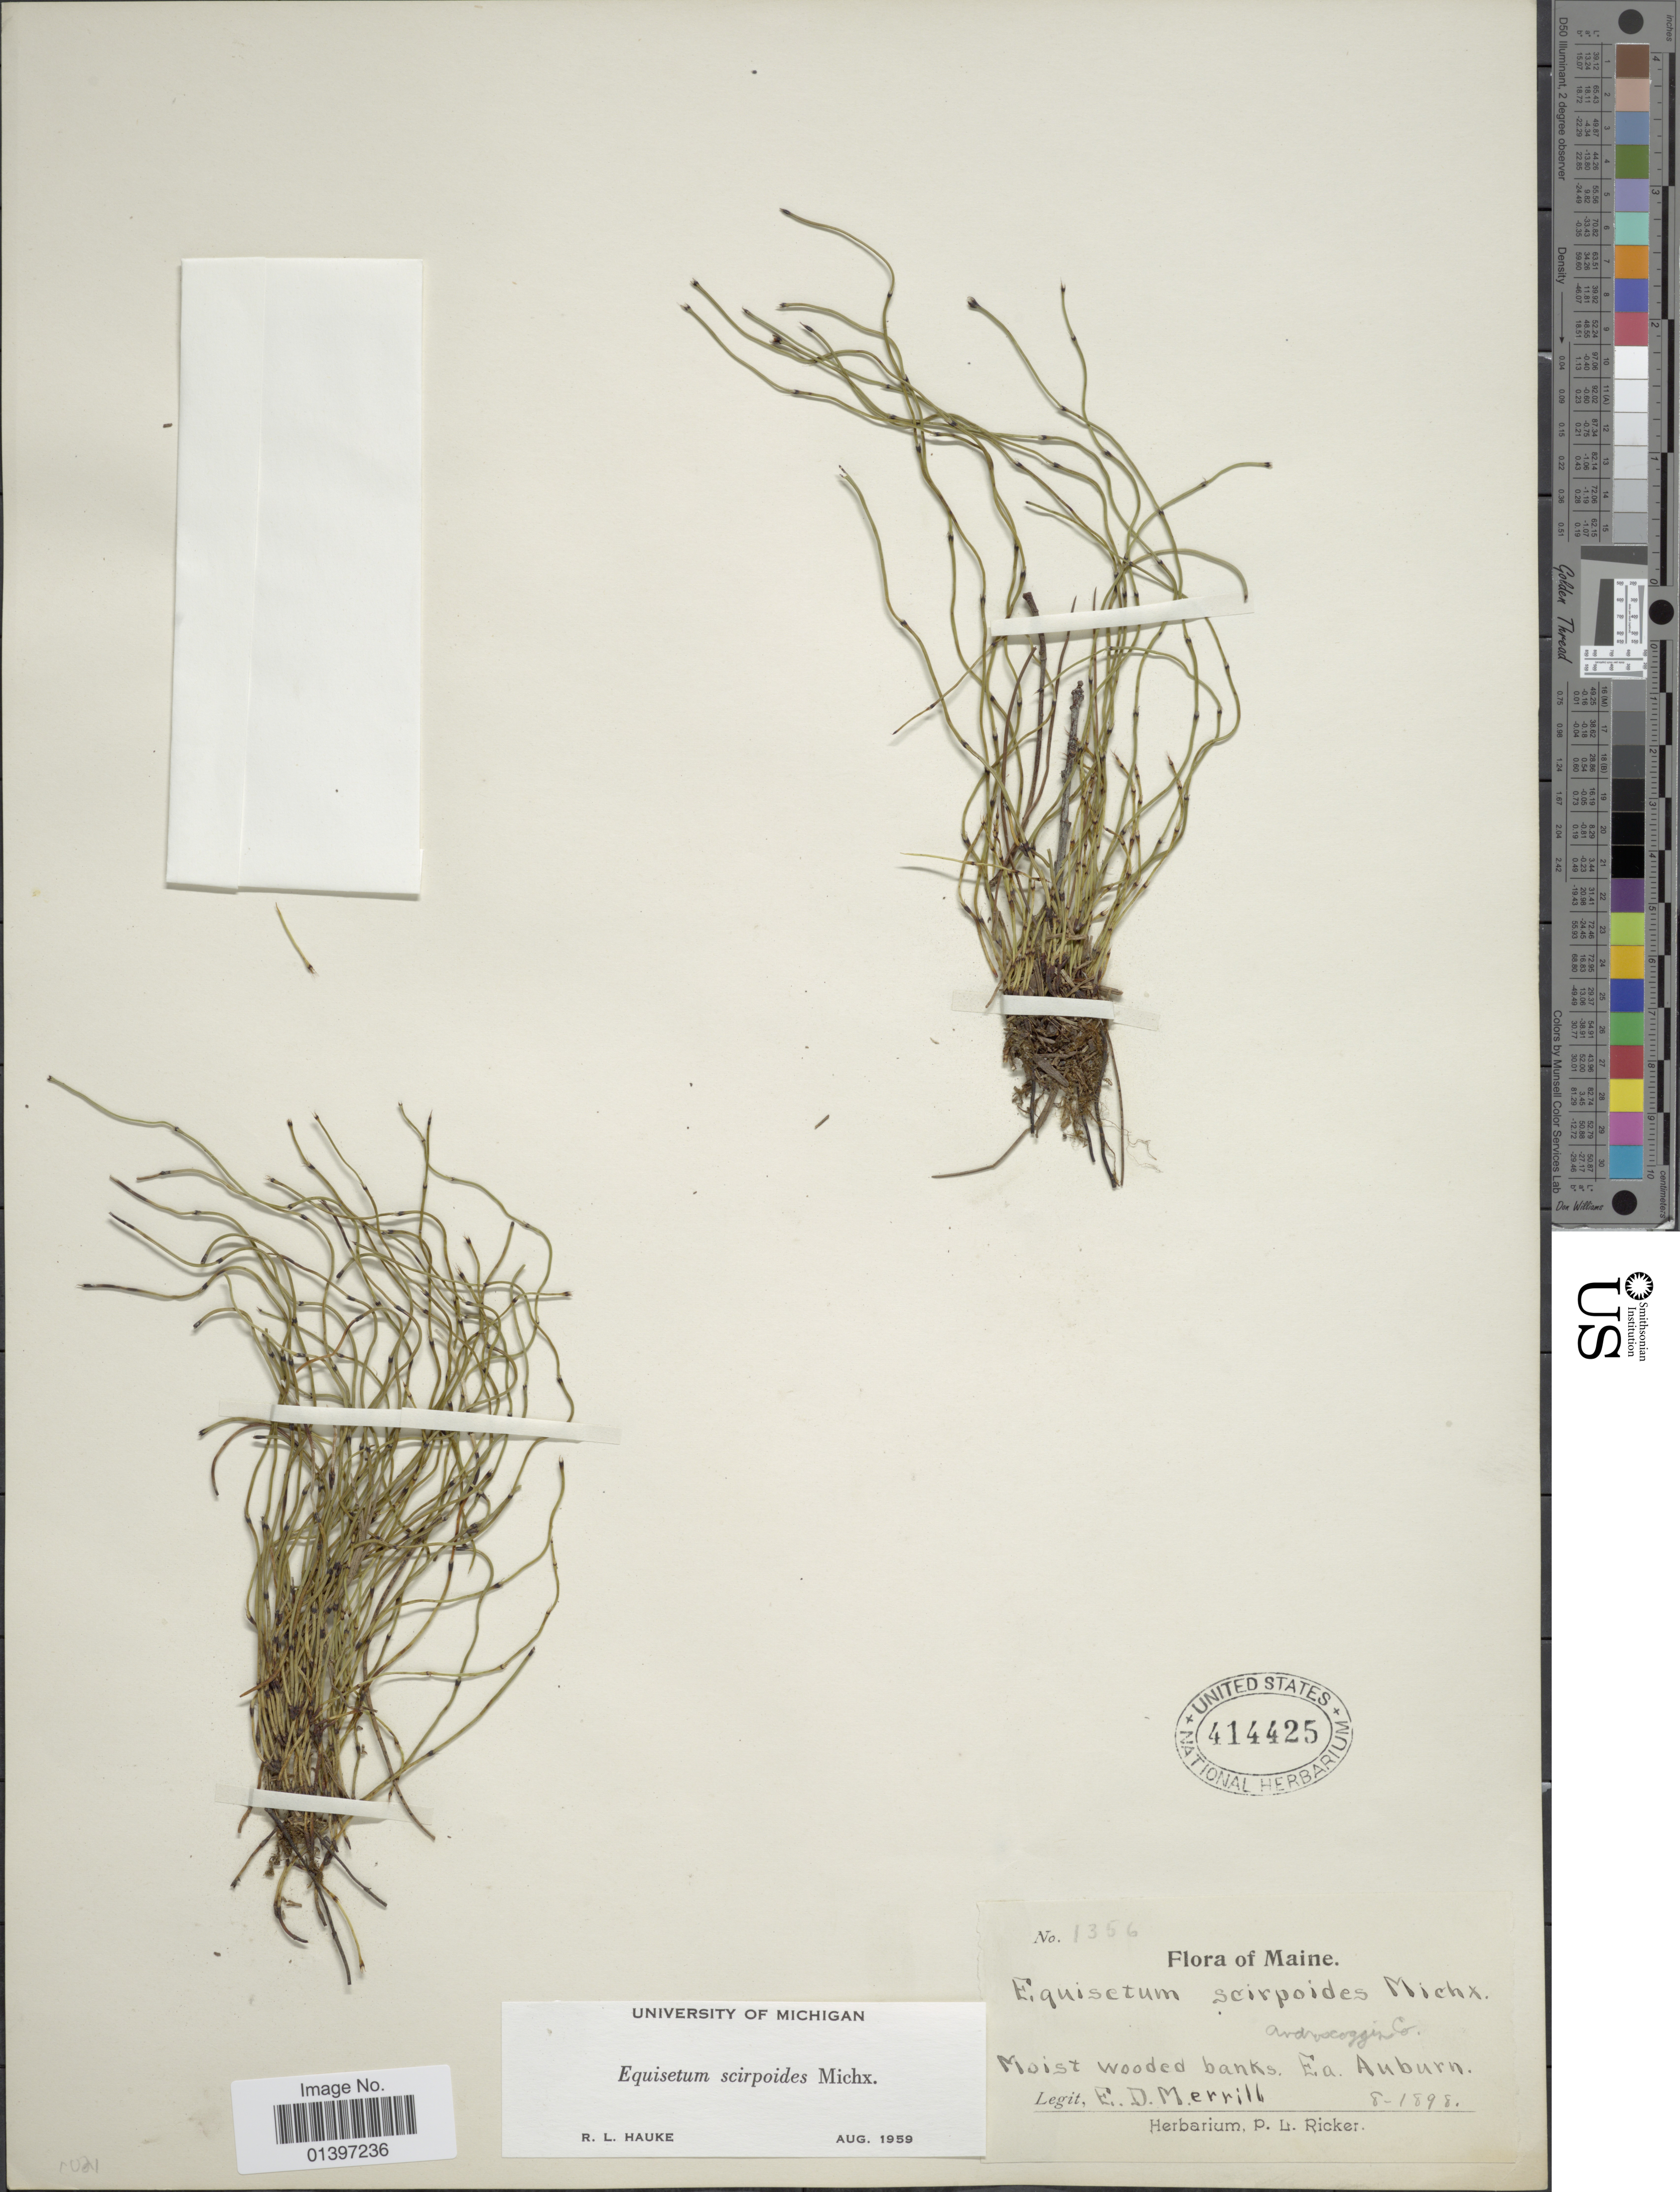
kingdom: Plantae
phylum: Tracheophyta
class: Polypodiopsida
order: Equisetales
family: Equisetaceae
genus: Equisetum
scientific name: Equisetum scirpoides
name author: Michx.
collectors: E. D. Merrill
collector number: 1356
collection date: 1898-08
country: United States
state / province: Maine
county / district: Androscoggin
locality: Moist wooded banks ea. Auburn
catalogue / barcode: US 414425